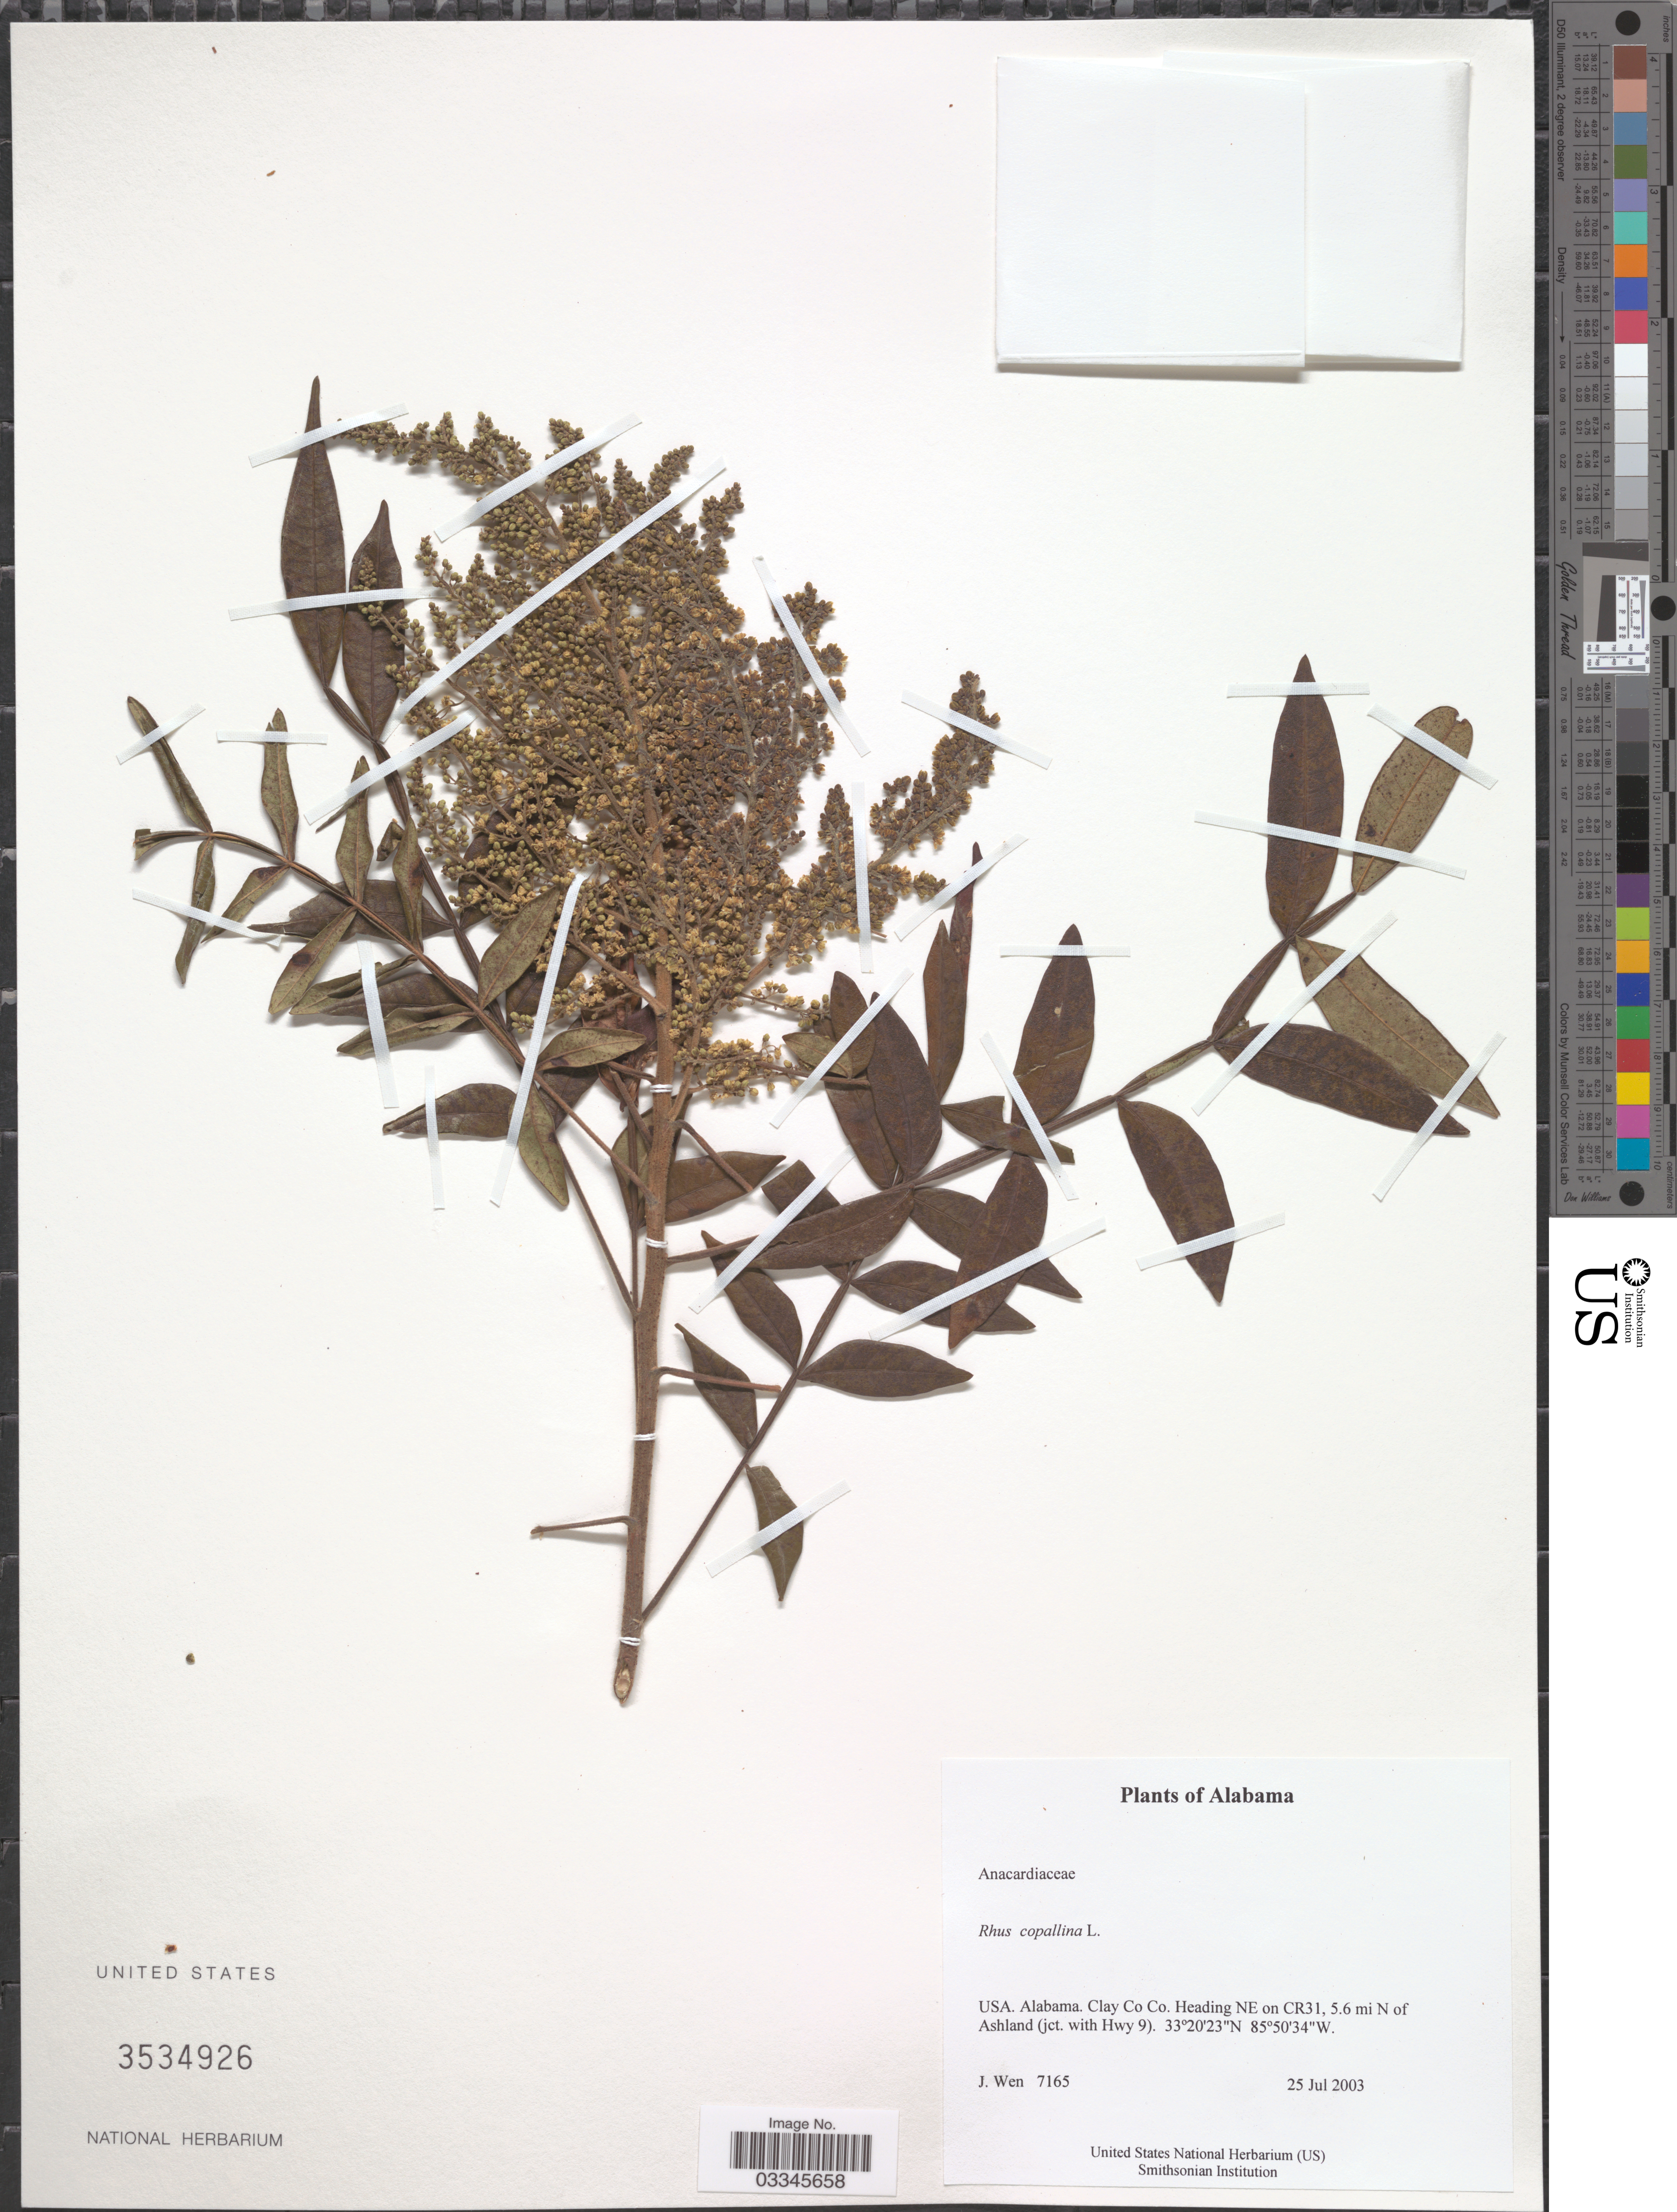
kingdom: Plantae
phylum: Tracheophyta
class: Magnoliopsida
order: Sapindales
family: Anacardiaceae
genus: Rhus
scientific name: Rhus copallinum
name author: L.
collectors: J. Wen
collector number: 7165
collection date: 2003-07-25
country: United States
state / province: Alabama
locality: Clay Co Co. Heading NE on CR31, 5.6 mi N of Ashland (jct. with Hwy 9).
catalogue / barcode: US 3534926